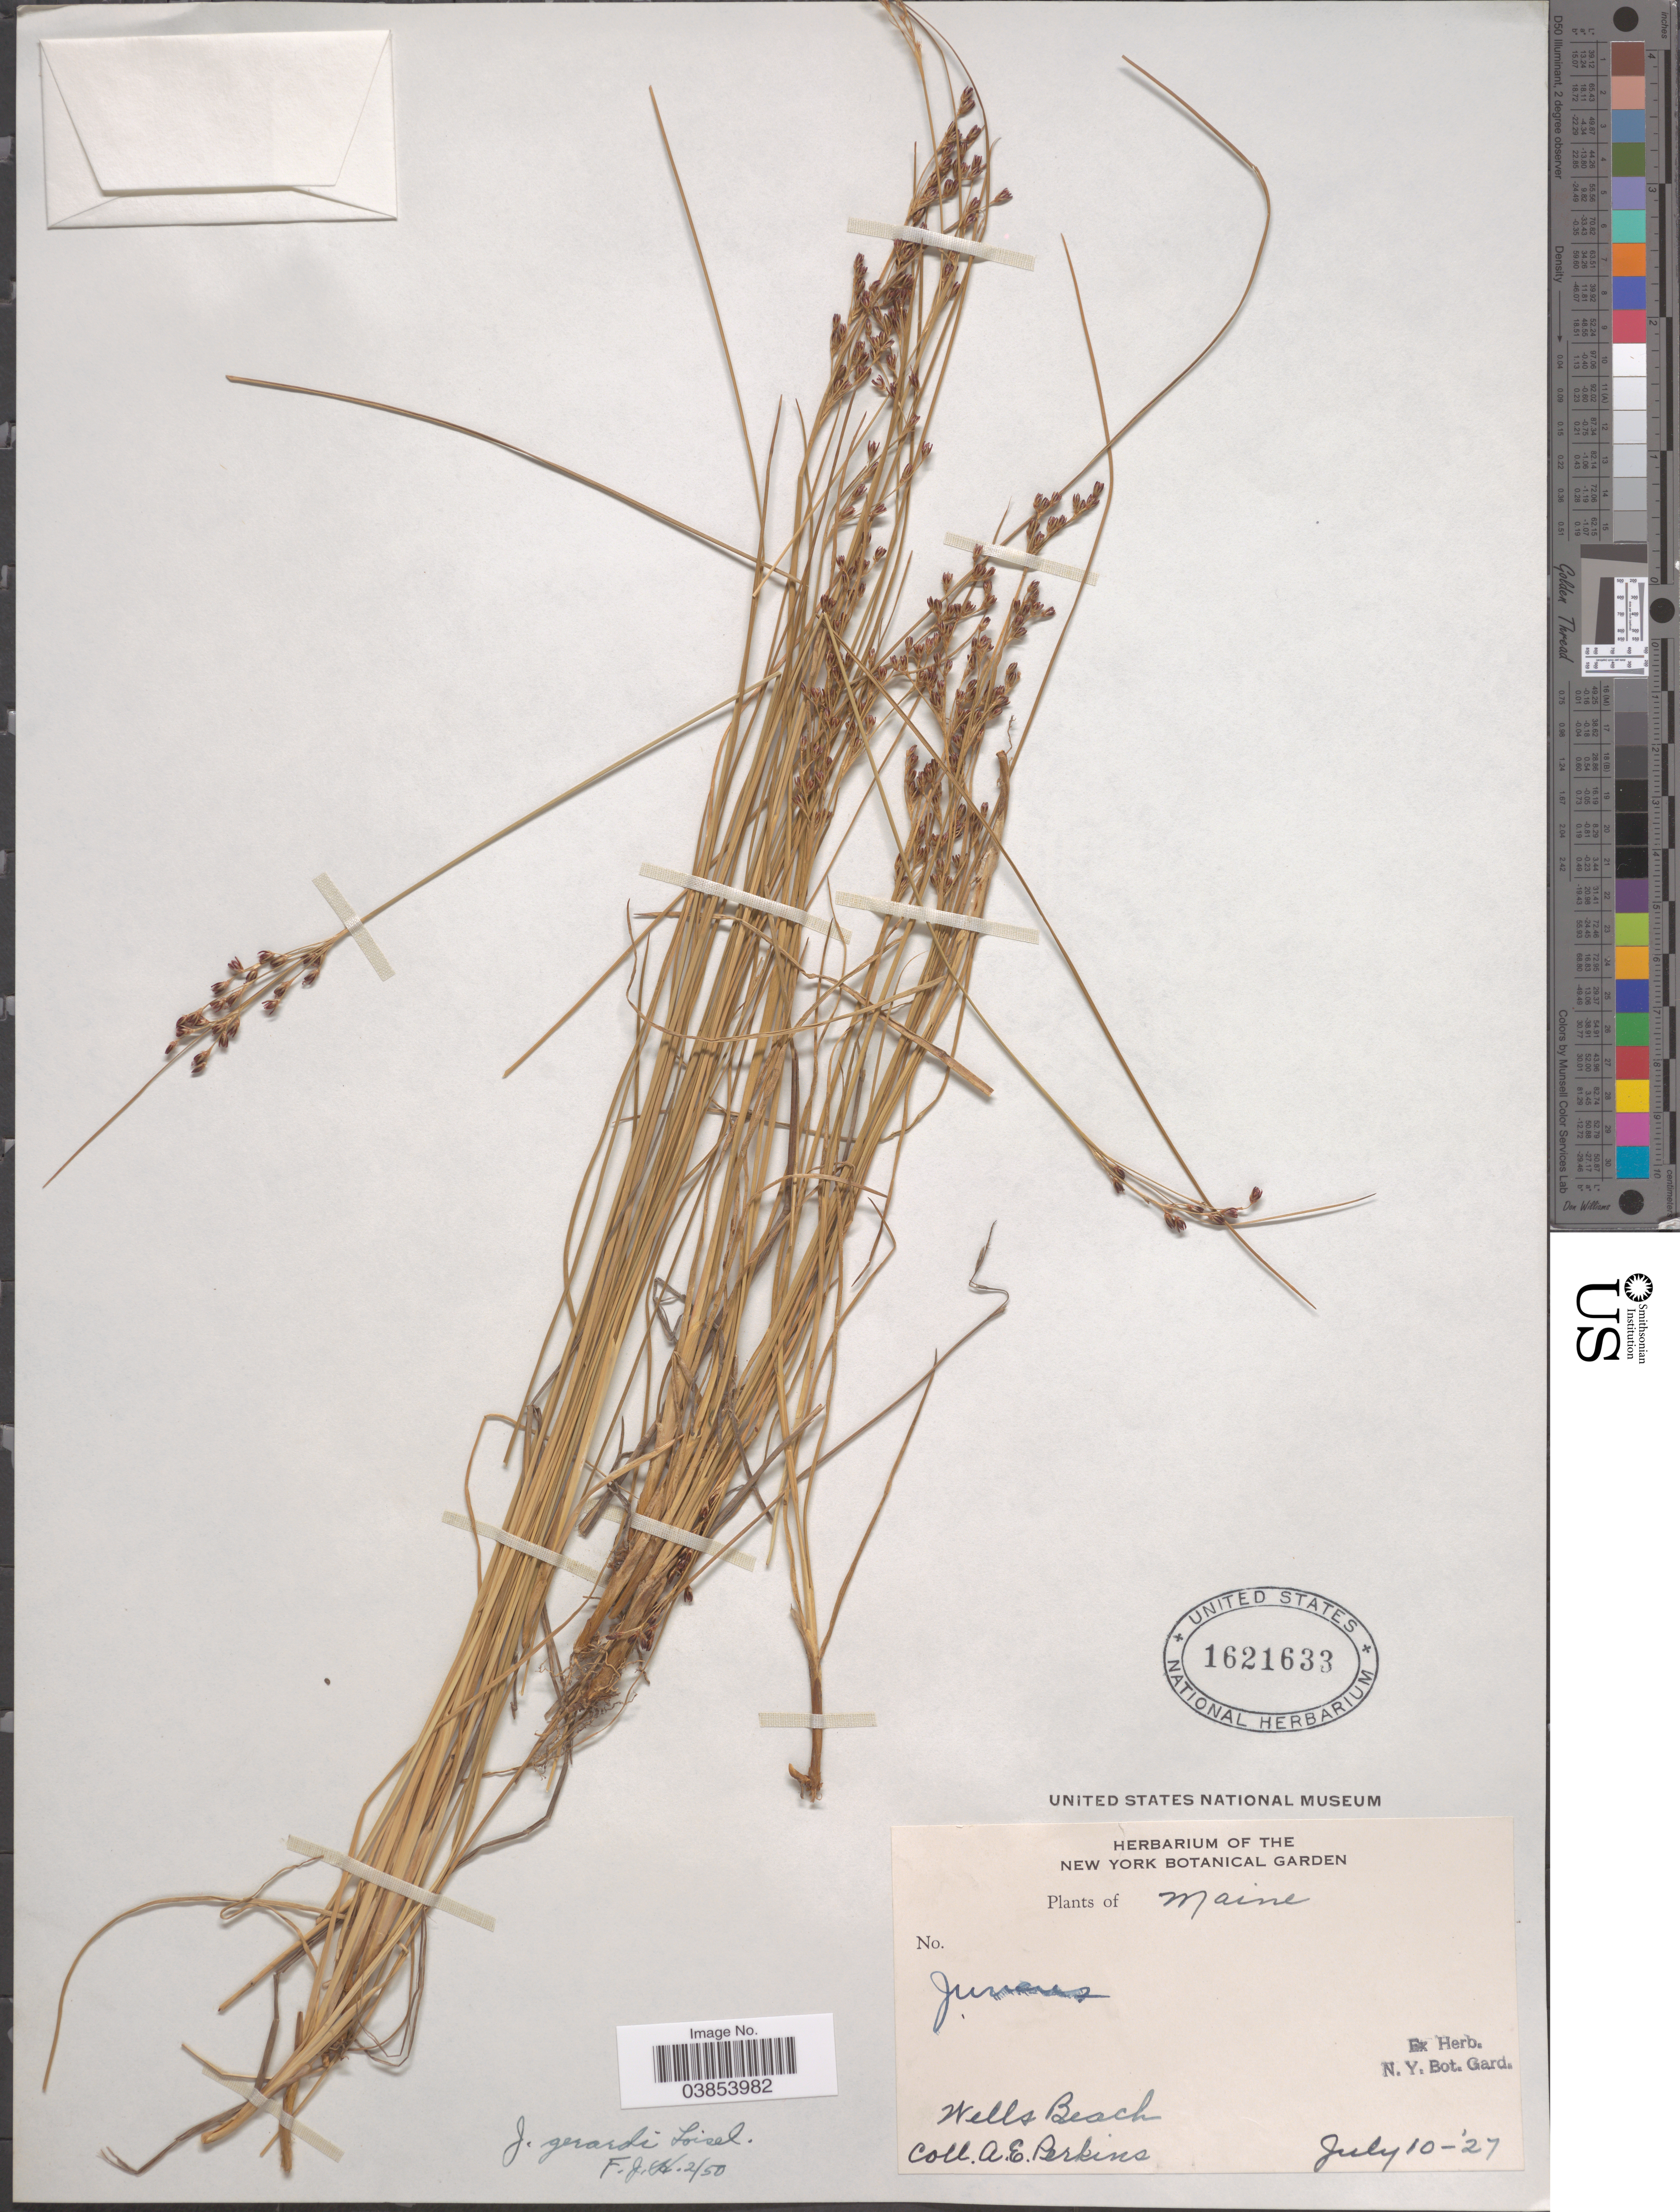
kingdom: Plantae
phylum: Tracheophyta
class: Liliopsida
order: Poales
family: Juncaceae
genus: Juncus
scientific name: Juncus gerardi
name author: Loisel.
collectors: A. E. Perkins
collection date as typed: Transcribed d/m/y: 10/7/27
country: United States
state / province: Maine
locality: Wells Beach.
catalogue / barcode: US 1621633